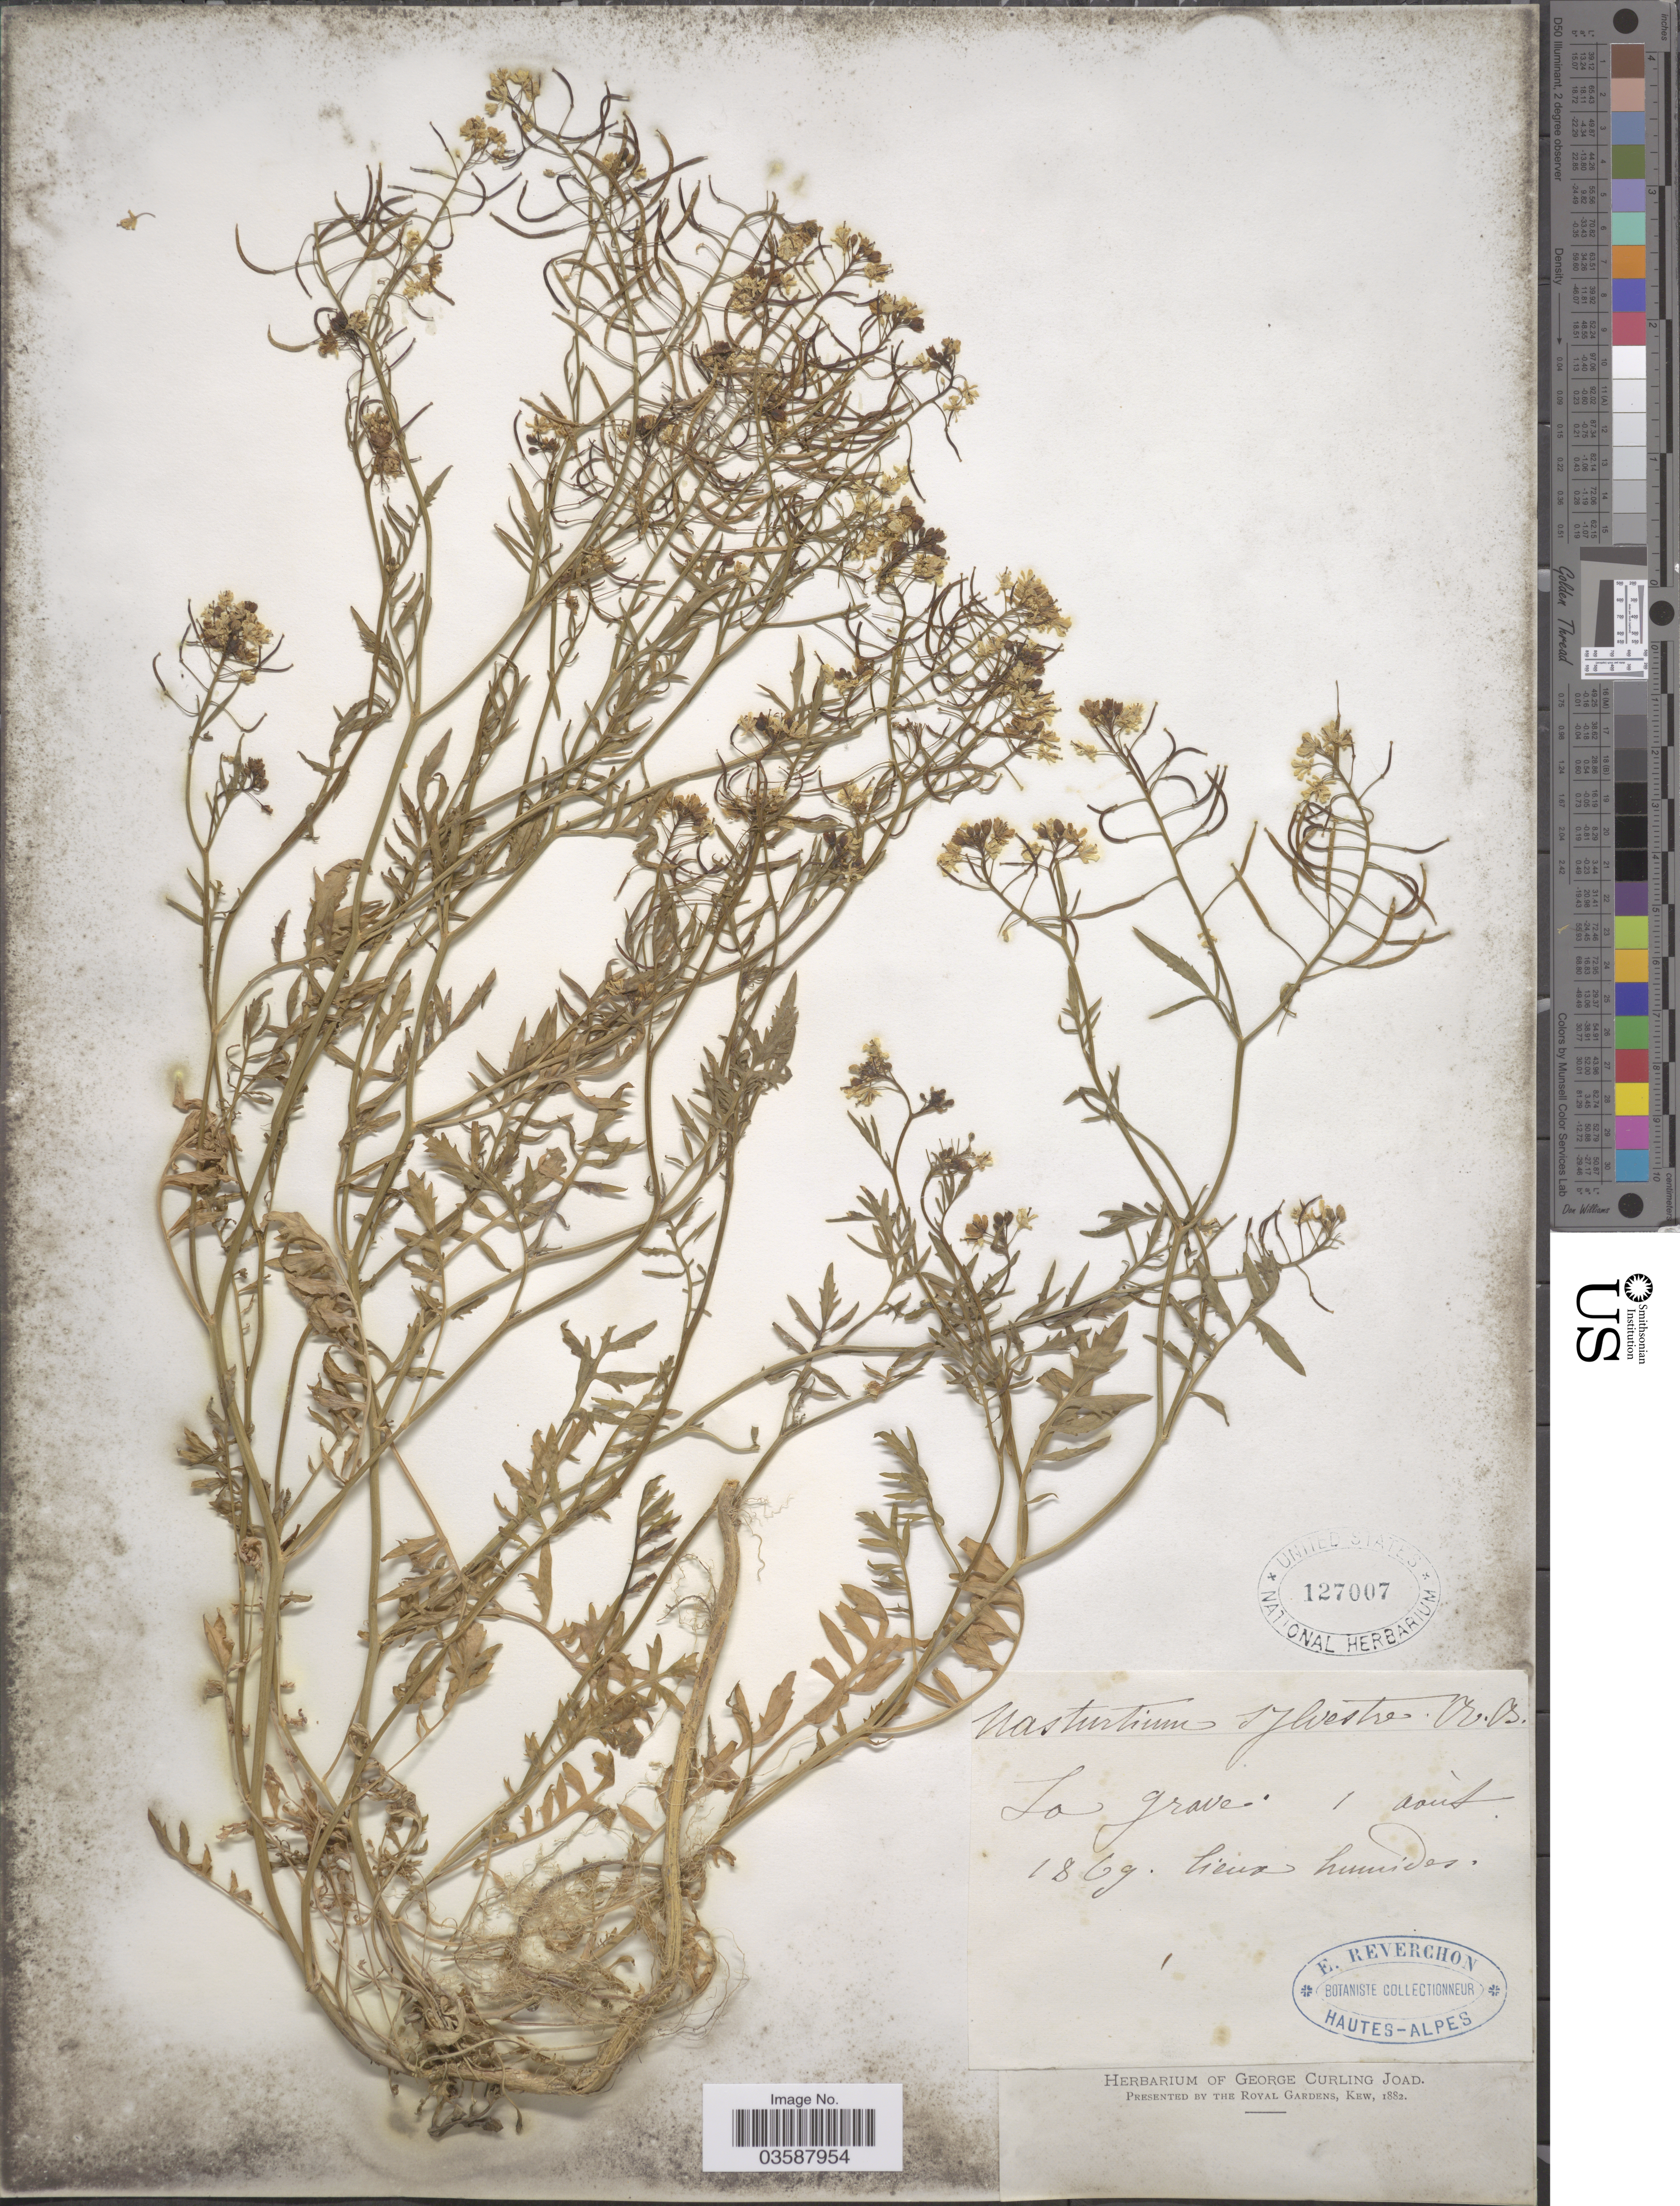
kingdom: Plantae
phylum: Tracheophyta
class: Magnoliopsida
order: Brassicales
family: Brassicaceae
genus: Rorippa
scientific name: Rorippa sylvestris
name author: (L.) Besser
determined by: Strong, M. T., (US), Smithsonian Institution - National Museum of Natural History (UNITED STATES)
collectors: E. Reverchon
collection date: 1869-08-01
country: France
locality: La grave.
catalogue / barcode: US 127007